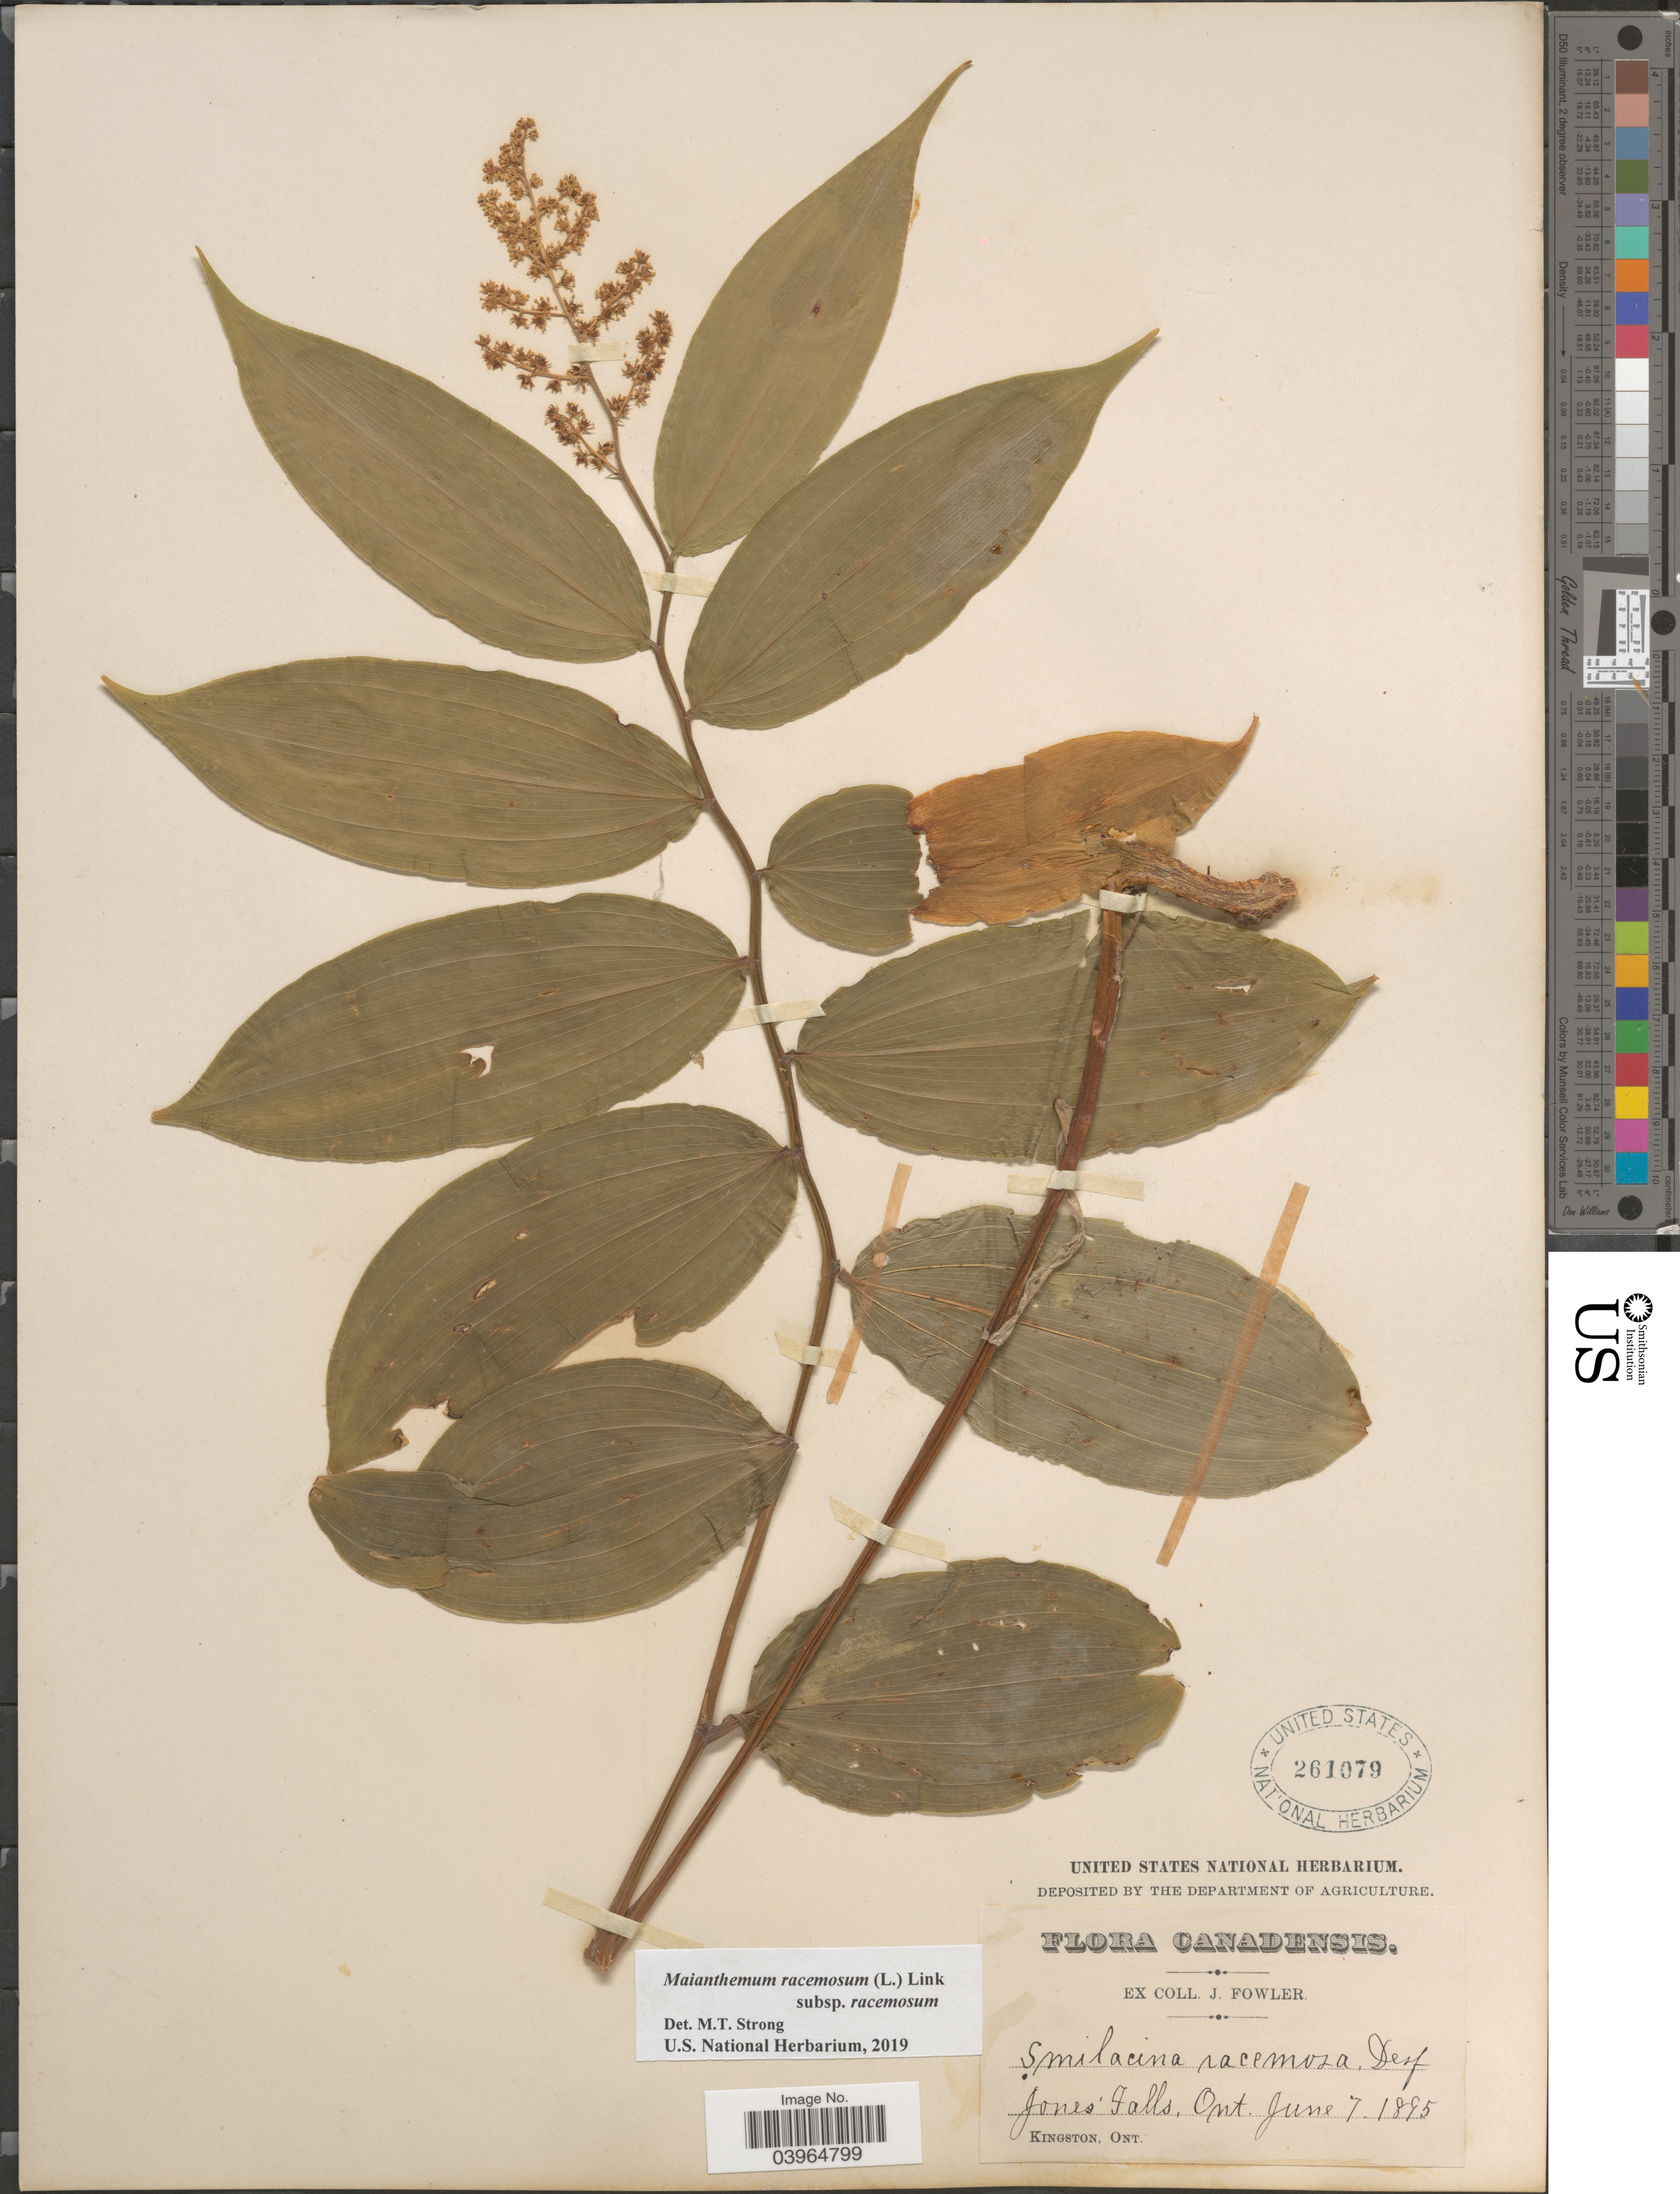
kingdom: Plantae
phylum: Tracheophyta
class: Liliopsida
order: Asparagales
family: Asparagaceae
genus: Maianthemum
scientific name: Maianthemum racemosum subsp. racemosum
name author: (L.) Link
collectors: J. Fowler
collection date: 1895-06-07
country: Canada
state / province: Ontario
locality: Jones' Falls.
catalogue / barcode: US 261079